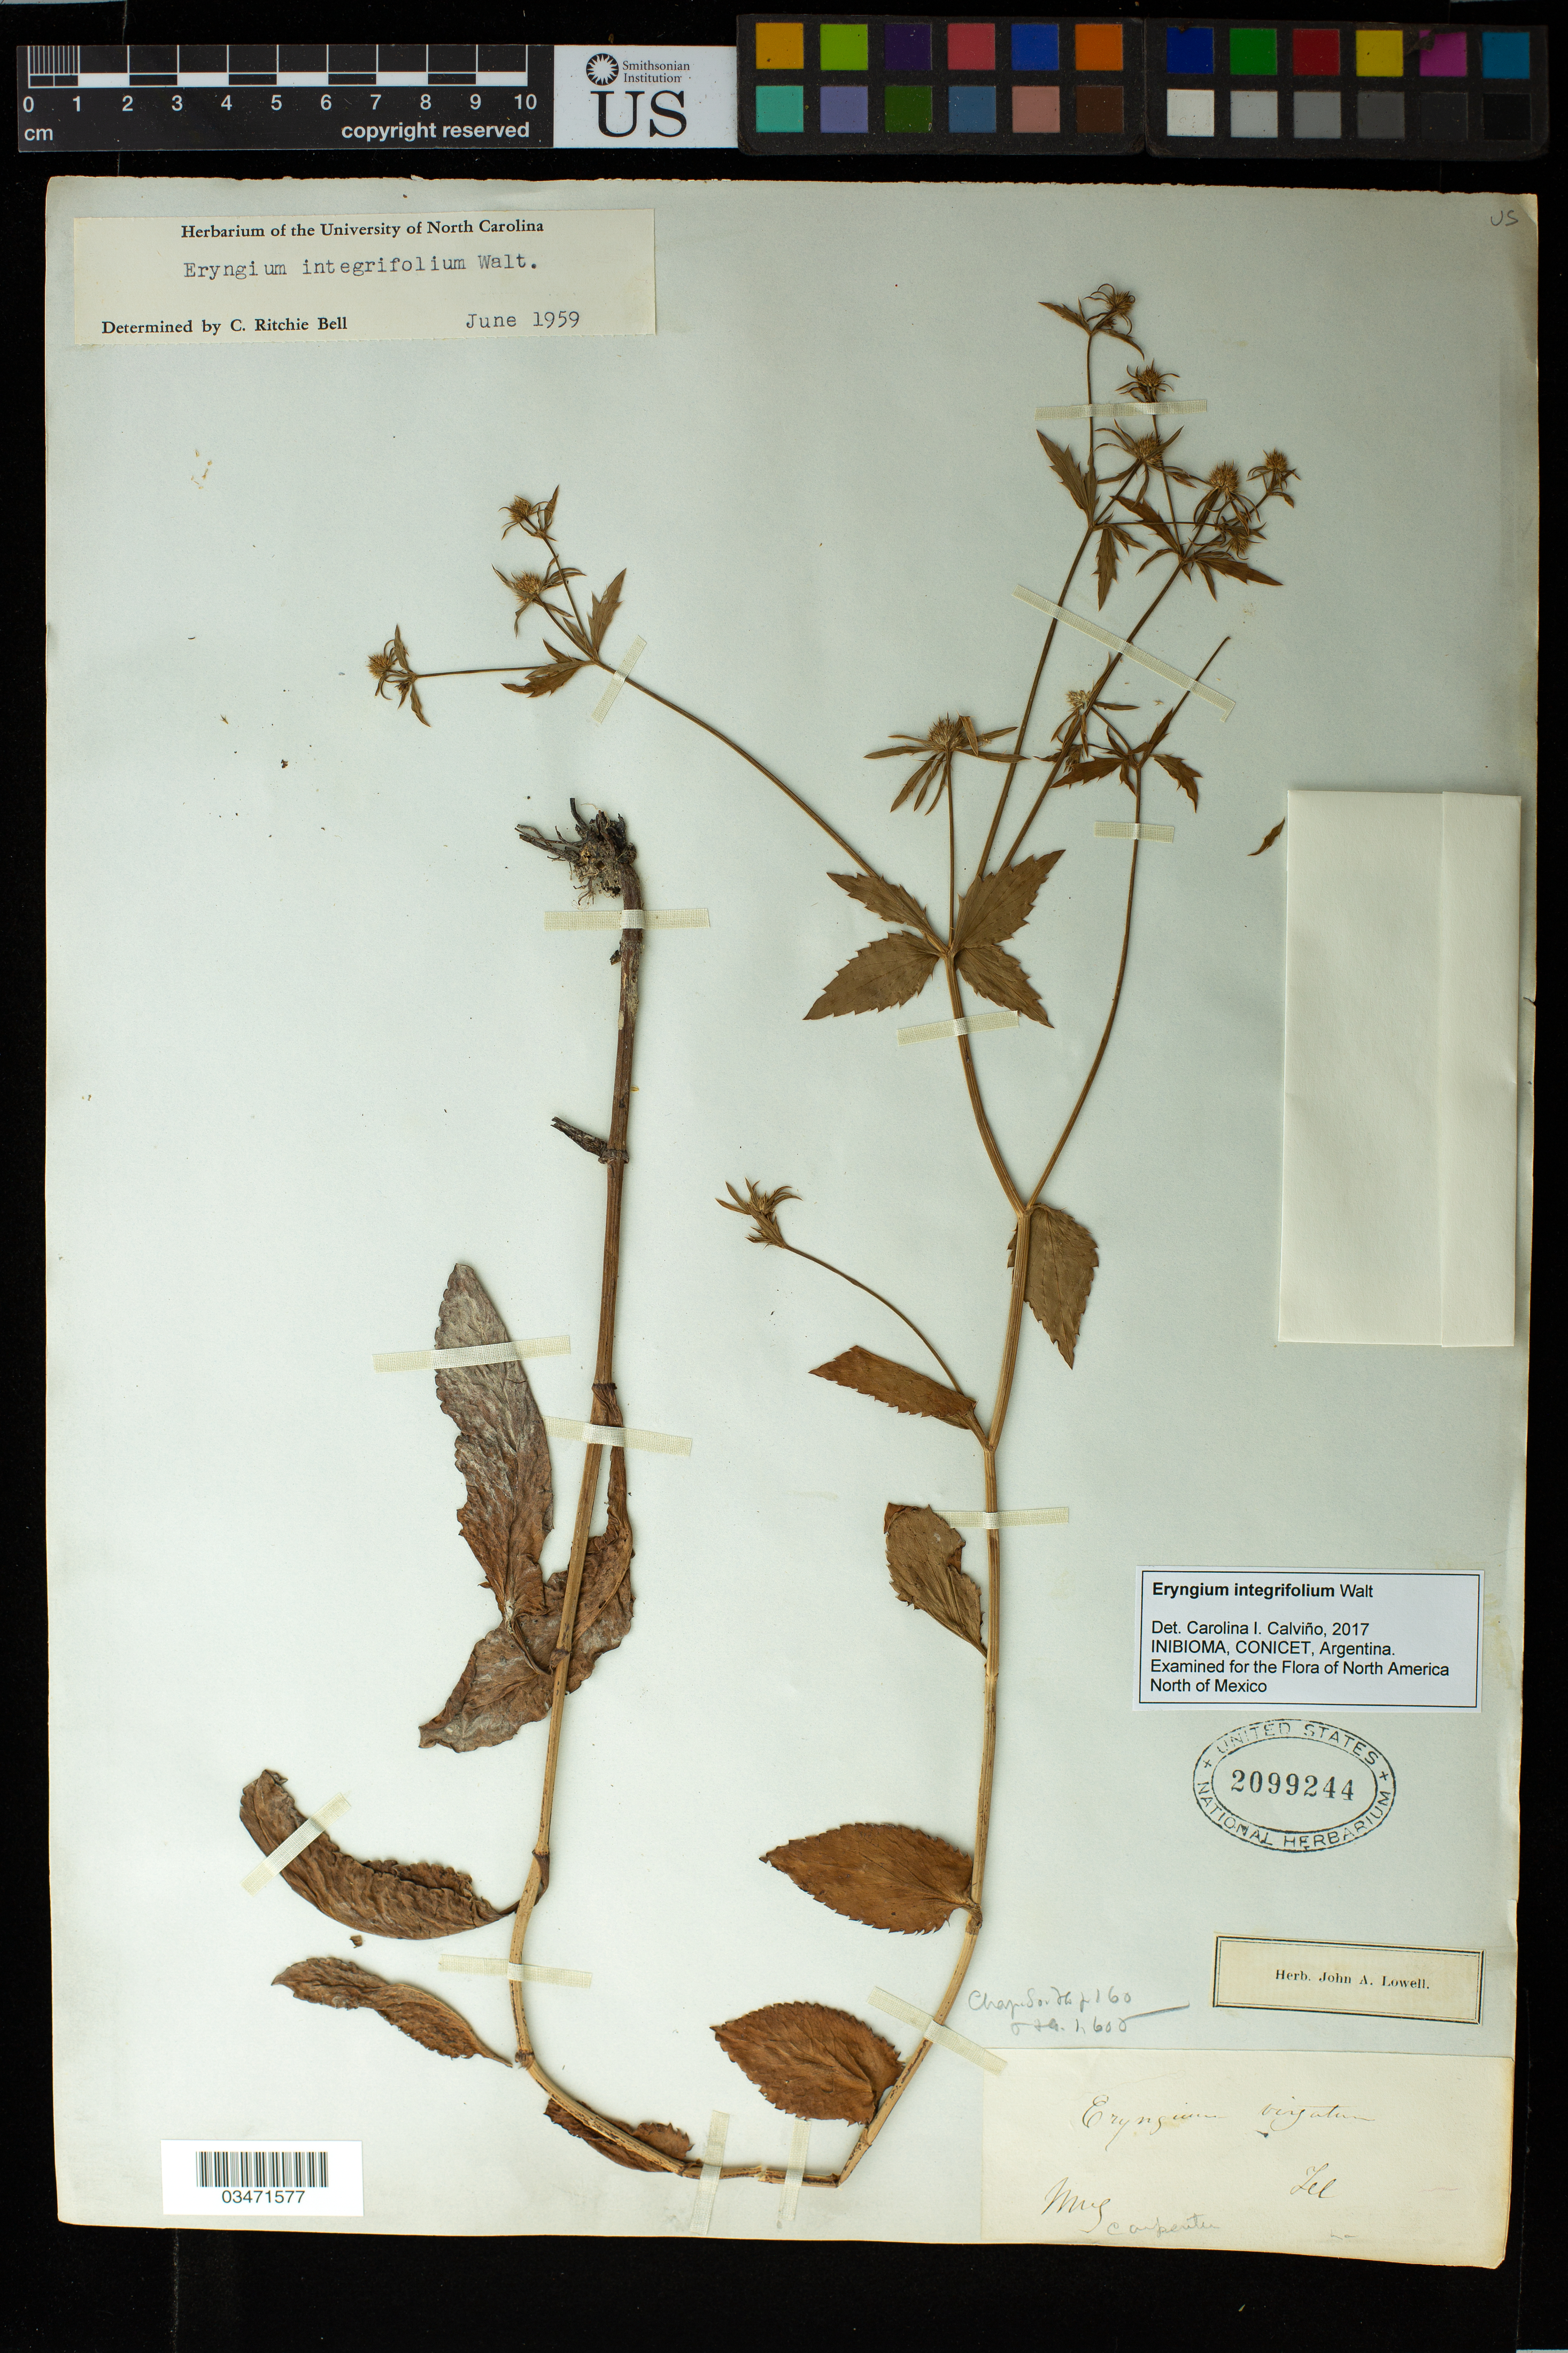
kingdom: Plantae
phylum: Tracheophyta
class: Magnoliopsida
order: Apiales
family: Apiaceae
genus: Eryngium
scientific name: Eryngium integrifolium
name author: Walter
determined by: Calviño, C. I.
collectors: ex herb. John A. Lowell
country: United States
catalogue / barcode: US 2099244